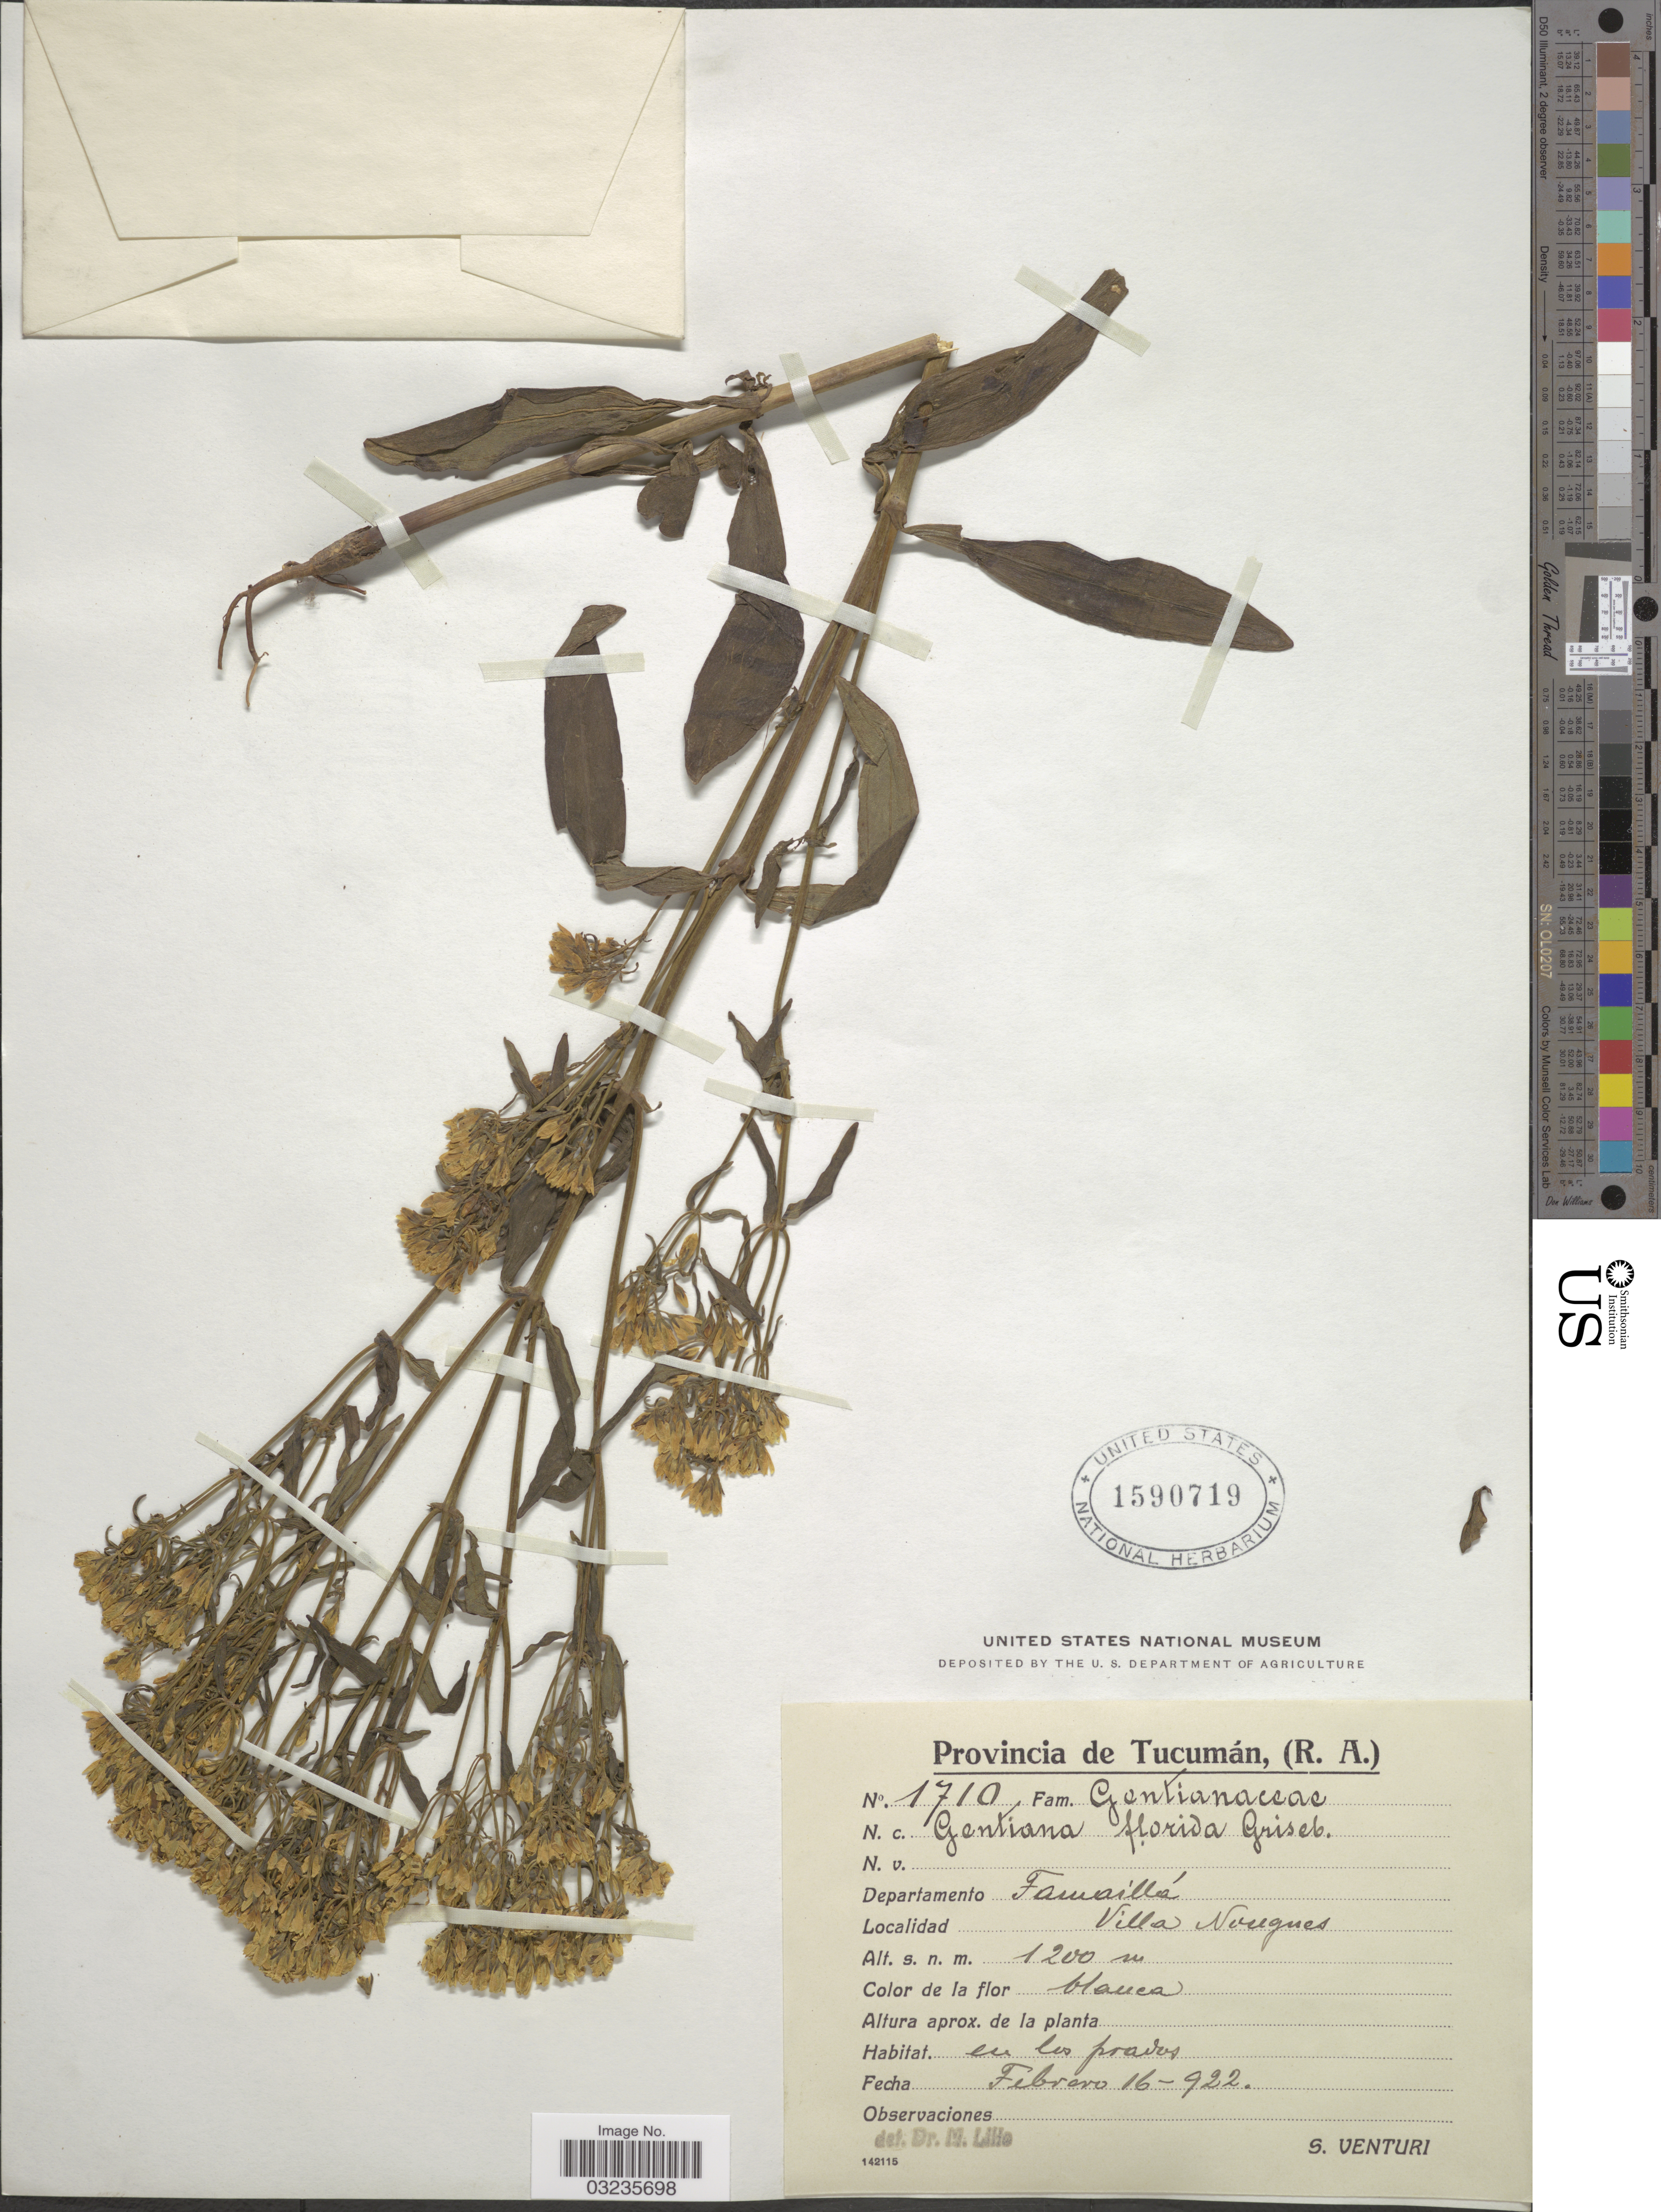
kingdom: Plantae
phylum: Tracheophyta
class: Magnoliopsida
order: Gentianales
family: Gentianaceae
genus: Gentiana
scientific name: Gentiana florida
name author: Griseb.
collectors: S. Venturi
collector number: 1710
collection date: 1922-02-16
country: Argentina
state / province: Tucuman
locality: Departamento Famaillá. Villa Nougues.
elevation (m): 1200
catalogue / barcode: US 1590719